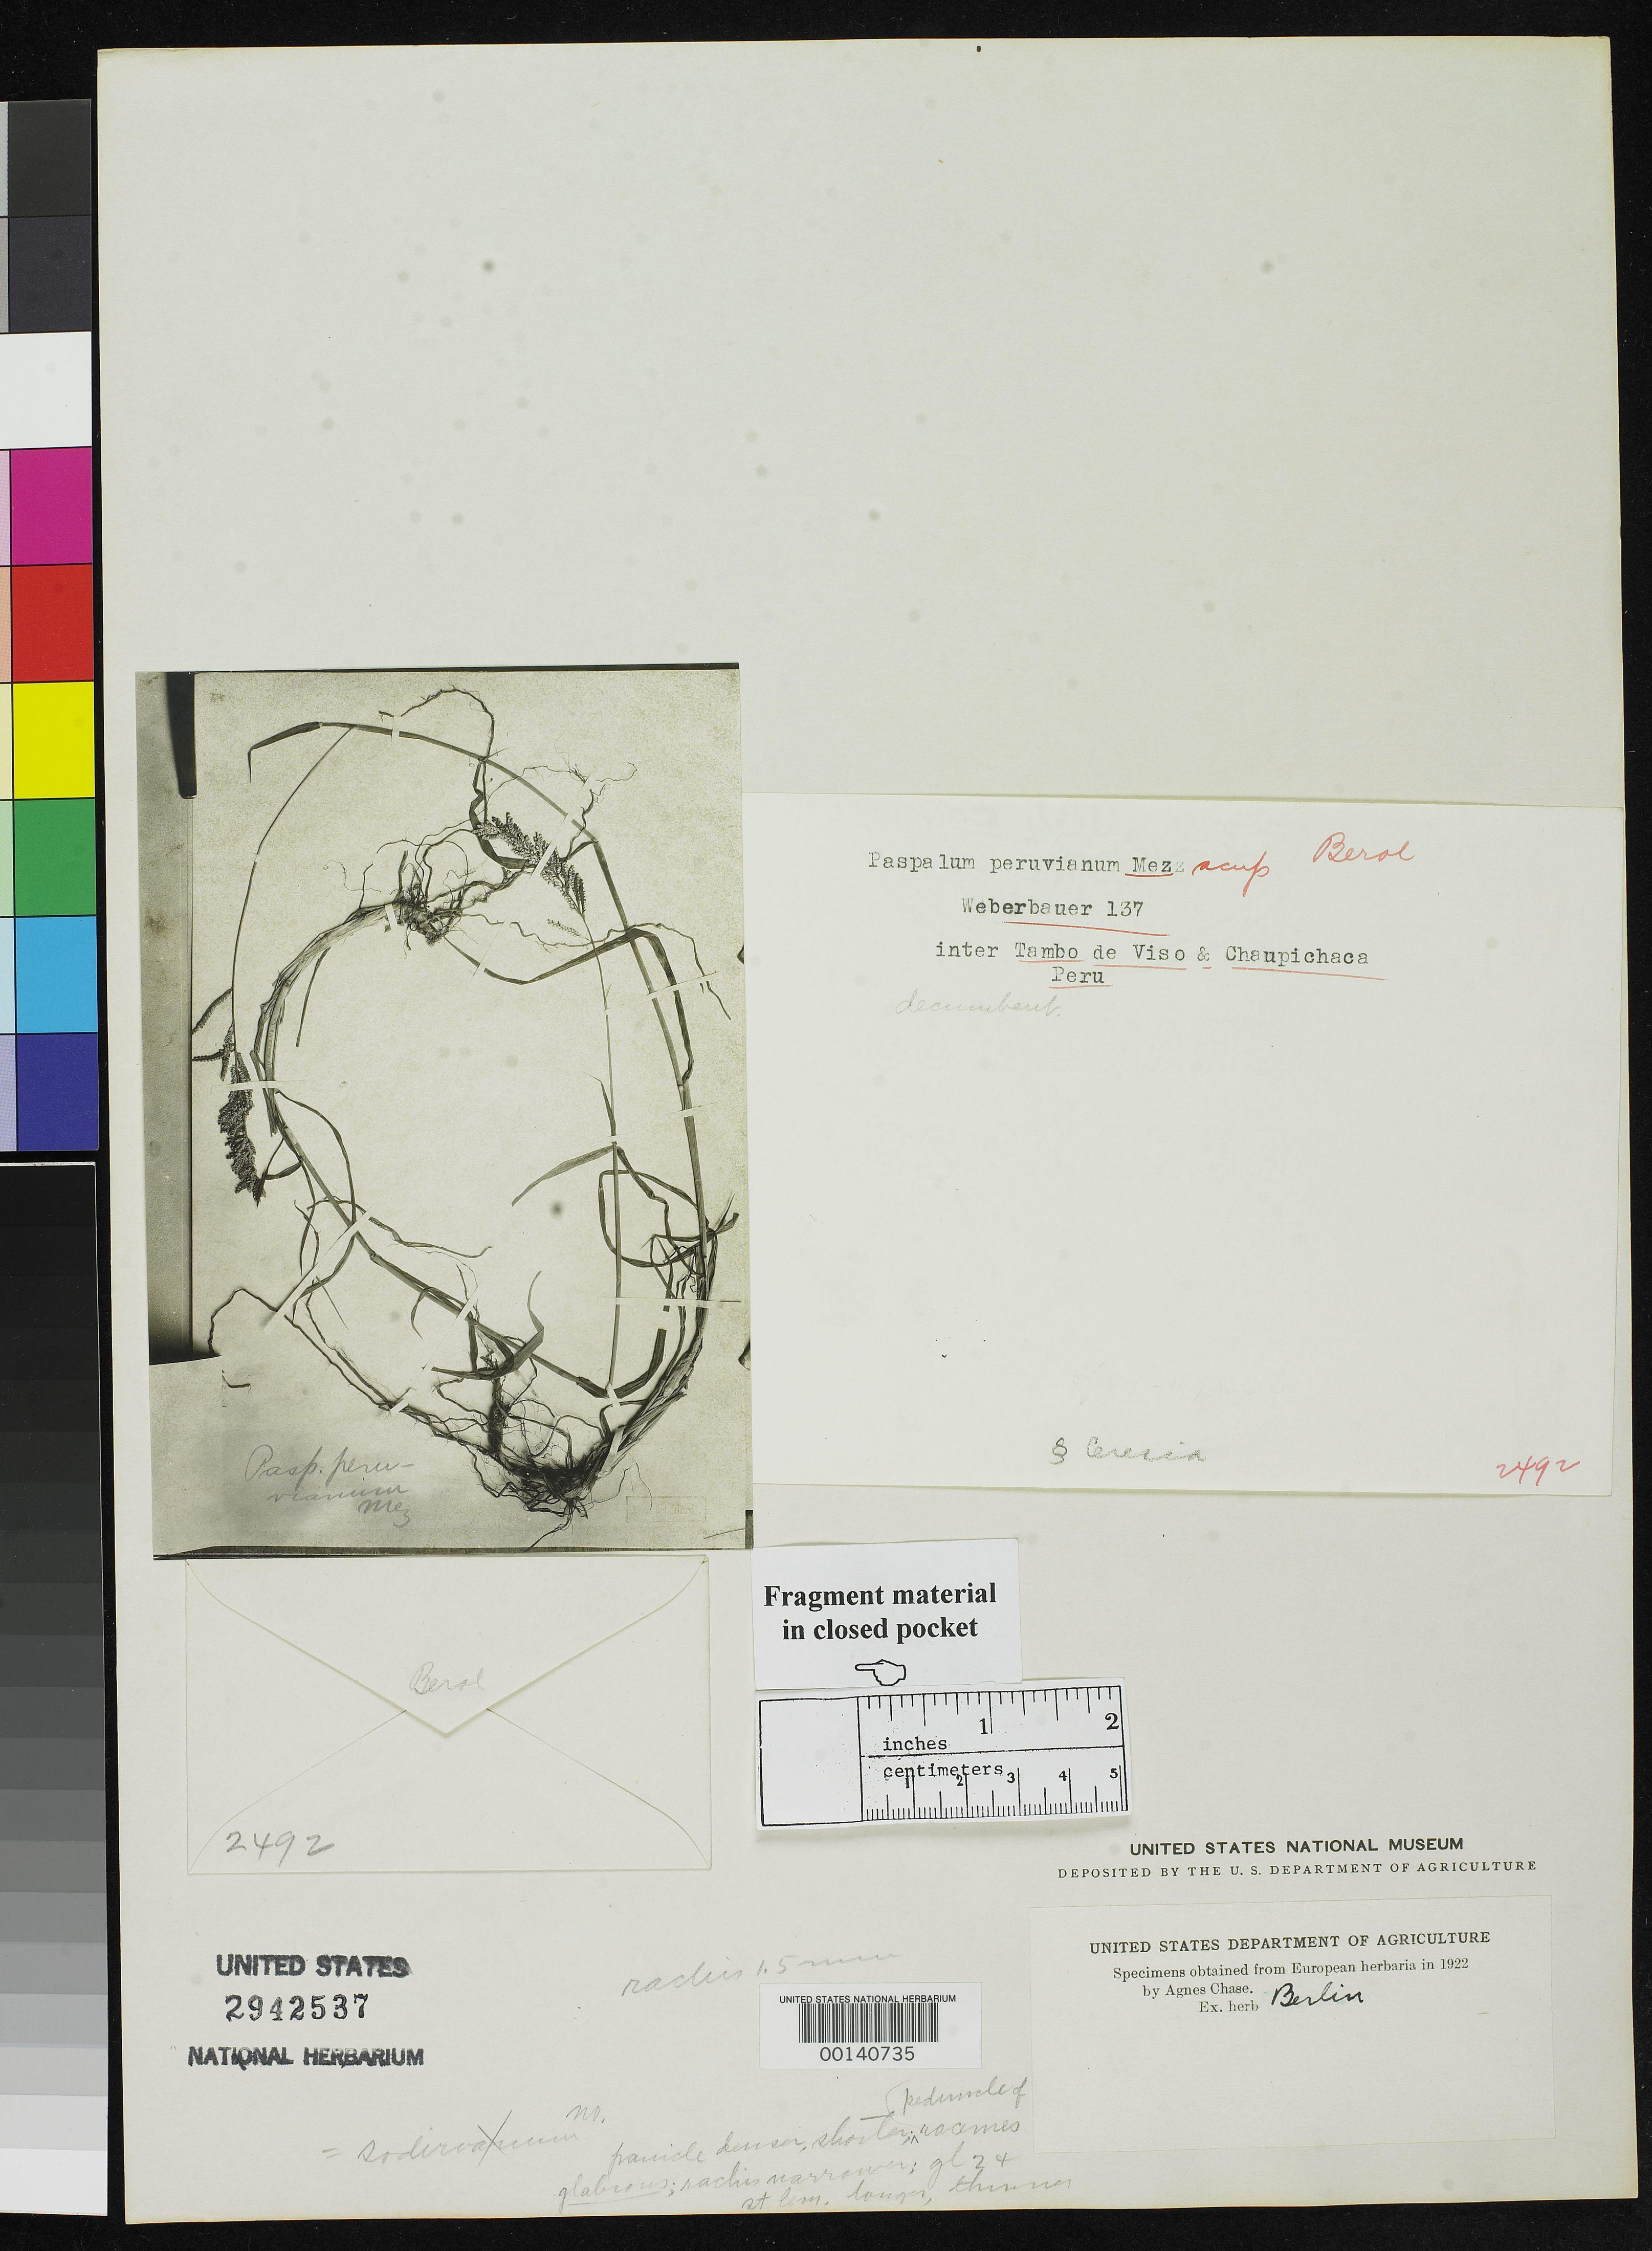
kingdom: Plantae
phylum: Tracheophyta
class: Liliopsida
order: Poales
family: Poaceae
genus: Paspalum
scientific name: Paspalum peruvianum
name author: Mez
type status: Type Fragment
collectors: A. Weberbauer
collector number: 137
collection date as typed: Dec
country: Peru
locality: Tambo de Viso and Chaupichaca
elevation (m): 2650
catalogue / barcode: US 2942537